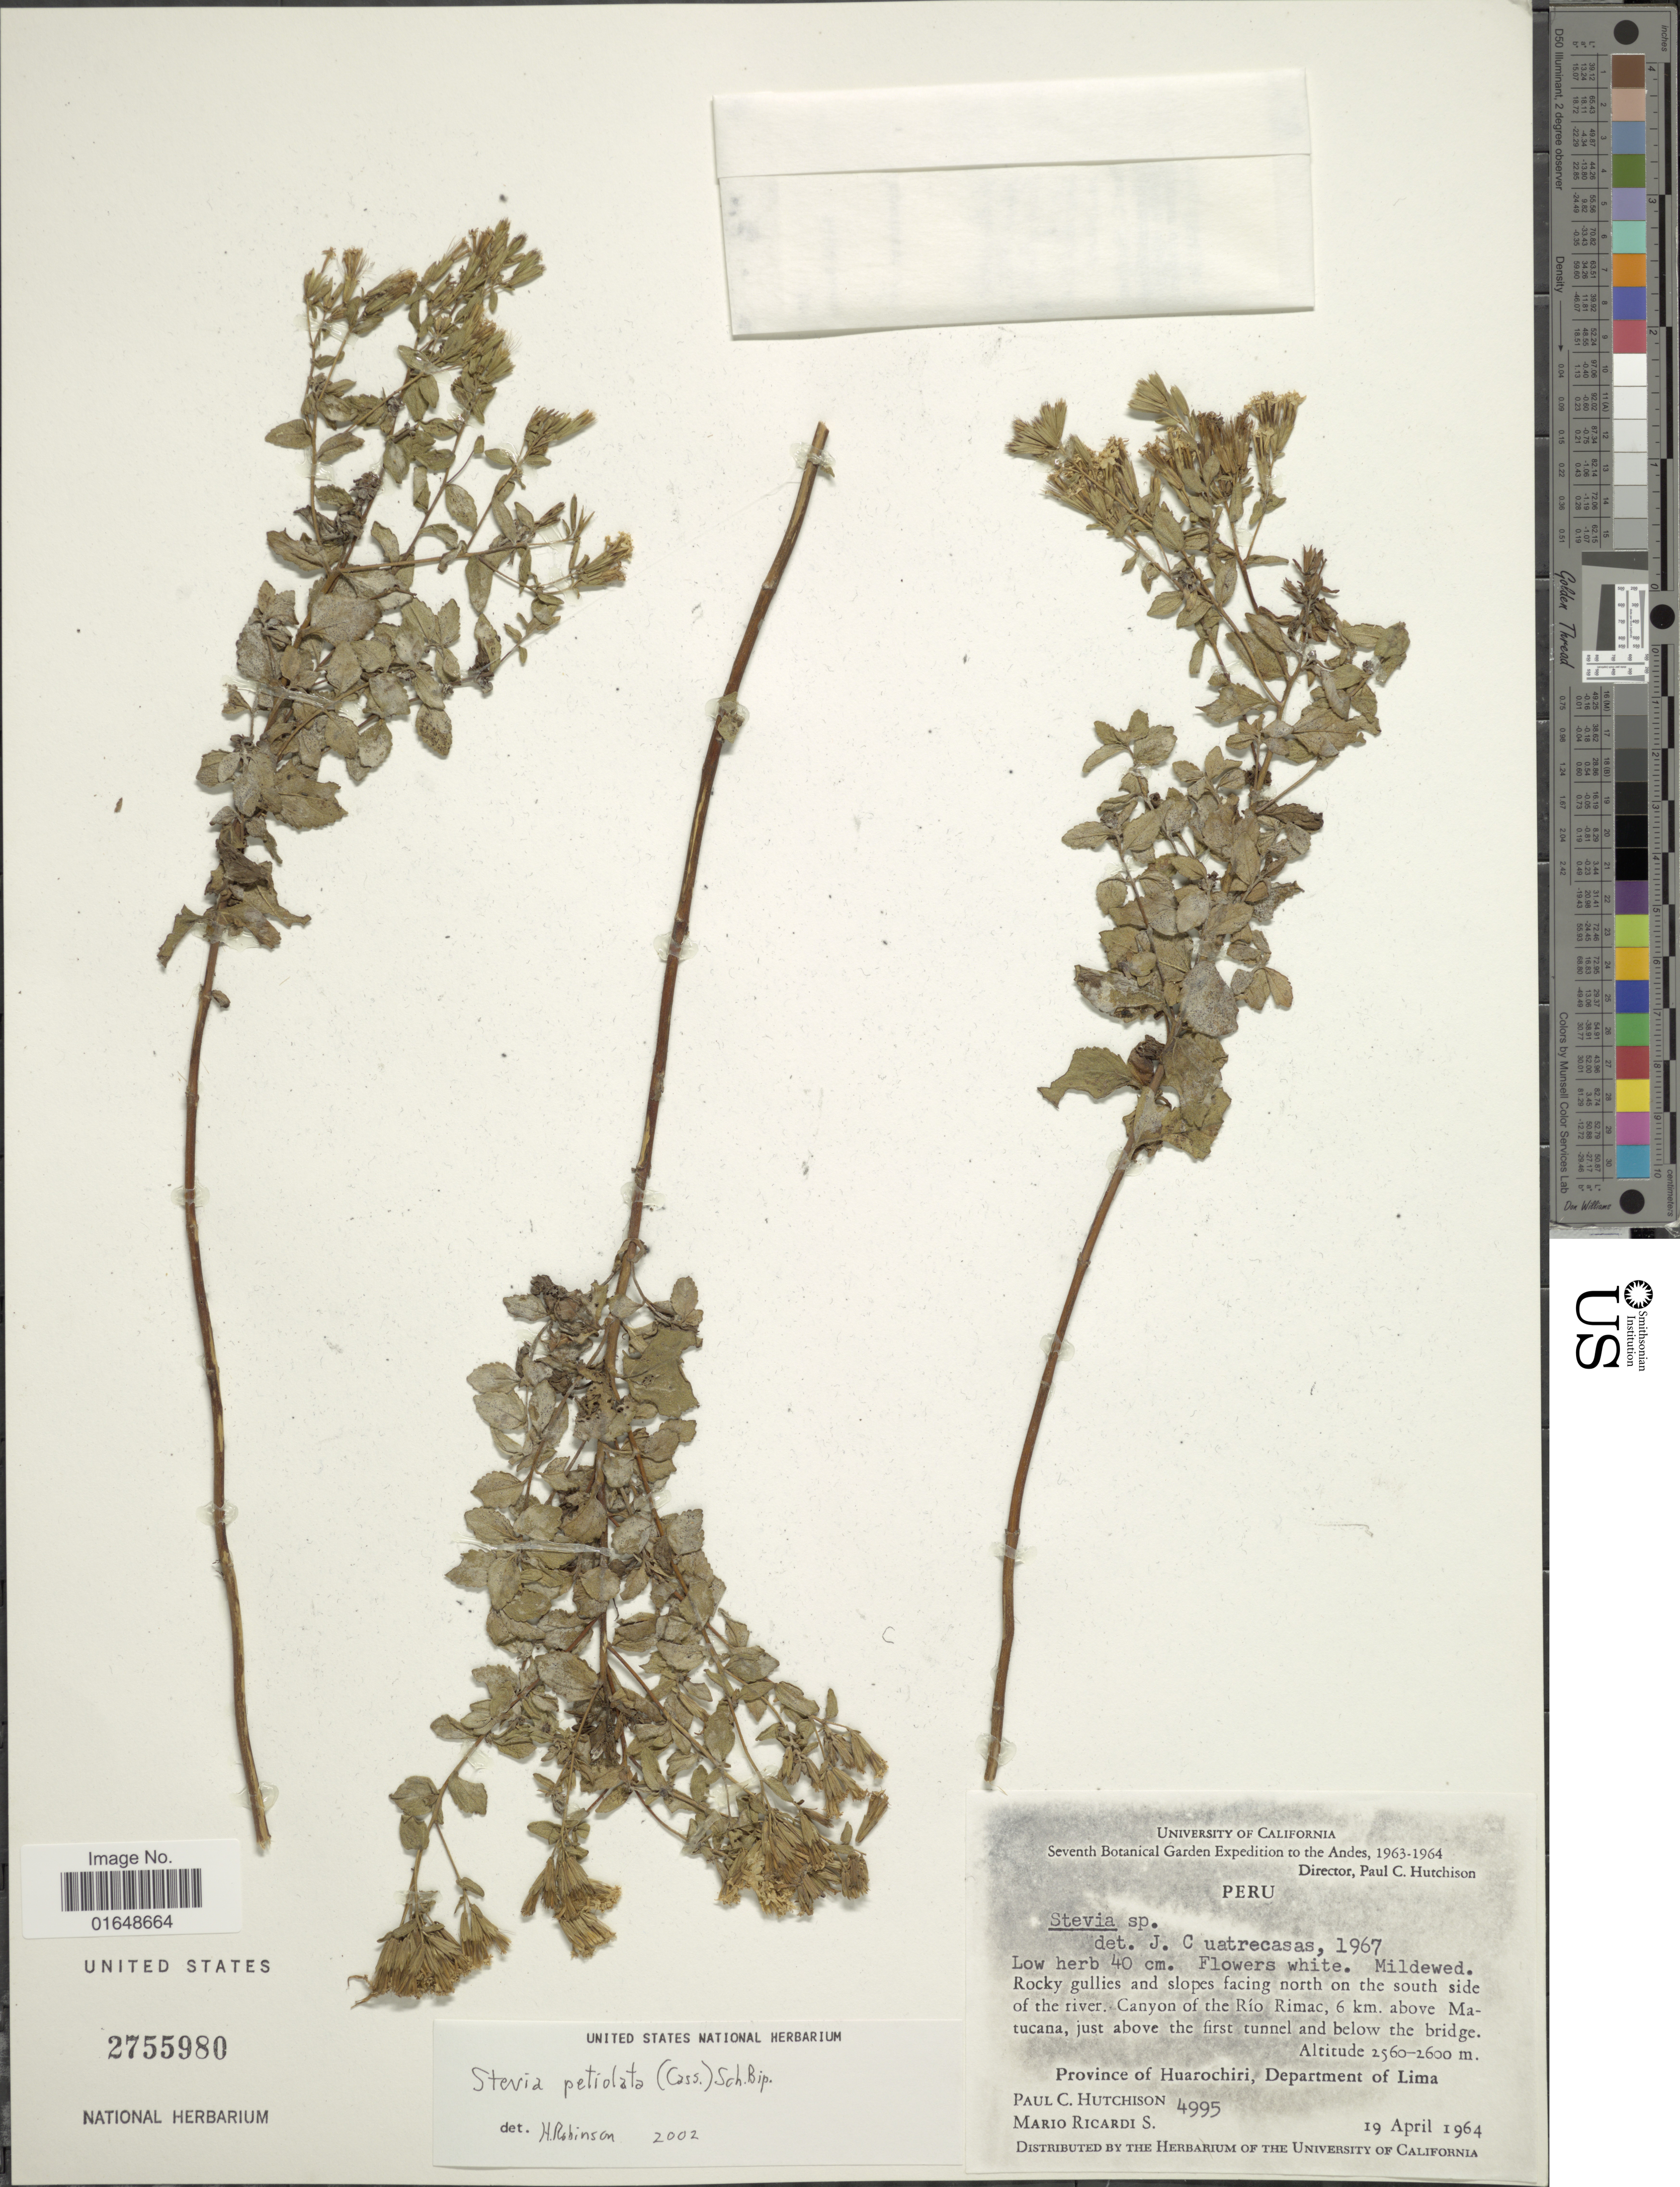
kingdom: Plantae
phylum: Tracheophyta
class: Magnoliopsida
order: Asterales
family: Asteraceae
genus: Stevia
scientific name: Stevia petiolata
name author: (Cass.) Sch. Bip. in Klotzsch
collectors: P. C. Hutchison & M. Ricardi S.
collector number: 4995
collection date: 1964-04-19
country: Peru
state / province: Lima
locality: Rocky gullies and slopes facing north on the south side of the river. Canyon of the Rio Rimac, 96 km. above Matucana, just above the first tunnel and below the bridge. Province of Huarochiri, Department of Lima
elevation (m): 2560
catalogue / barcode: US 2755980